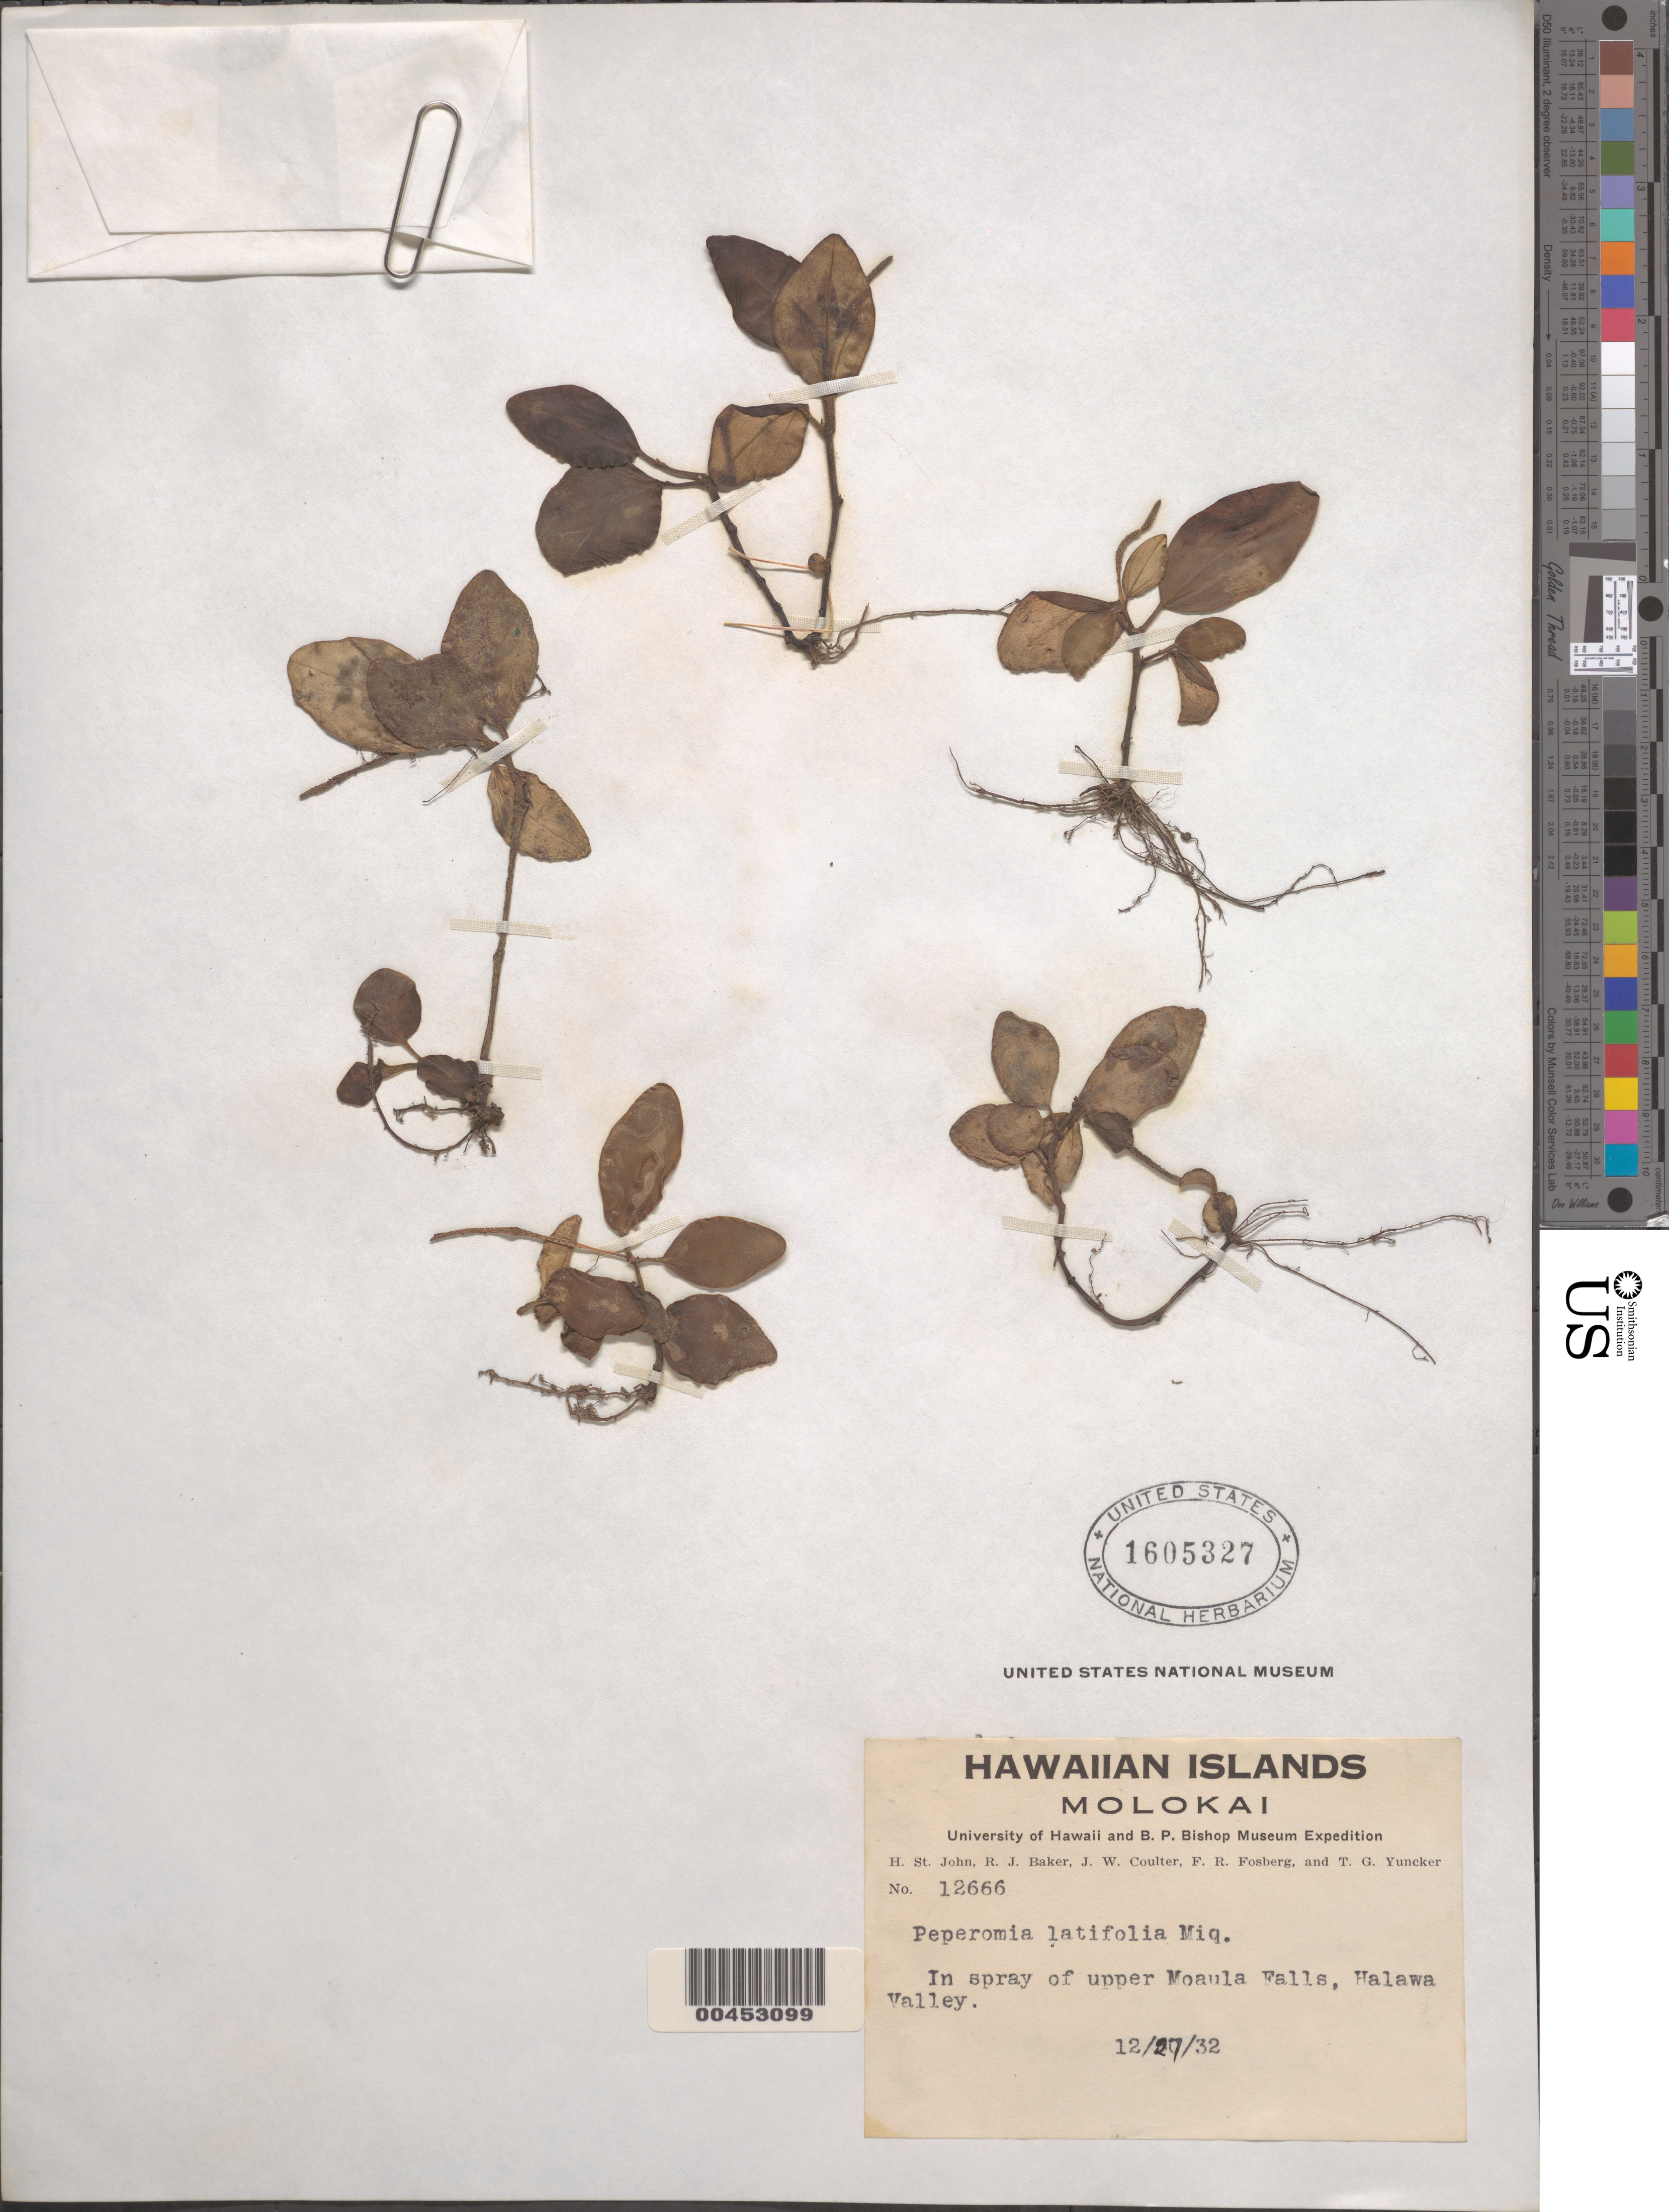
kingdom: Plantae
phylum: Tracheophyta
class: Magnoliopsida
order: Piperales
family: Piperaceae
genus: Peperomia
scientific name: Peperomia latifolia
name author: Miq.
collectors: H. St. John, R. J. Baker, J. W. Coulter & F. R. Fosberg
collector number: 12666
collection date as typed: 27 Dec 1932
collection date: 1932-12-27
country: United States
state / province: Hawaii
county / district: Maui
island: Moloka'i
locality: Upper Moaula Falls, Halawa Valley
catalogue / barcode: US 1605327